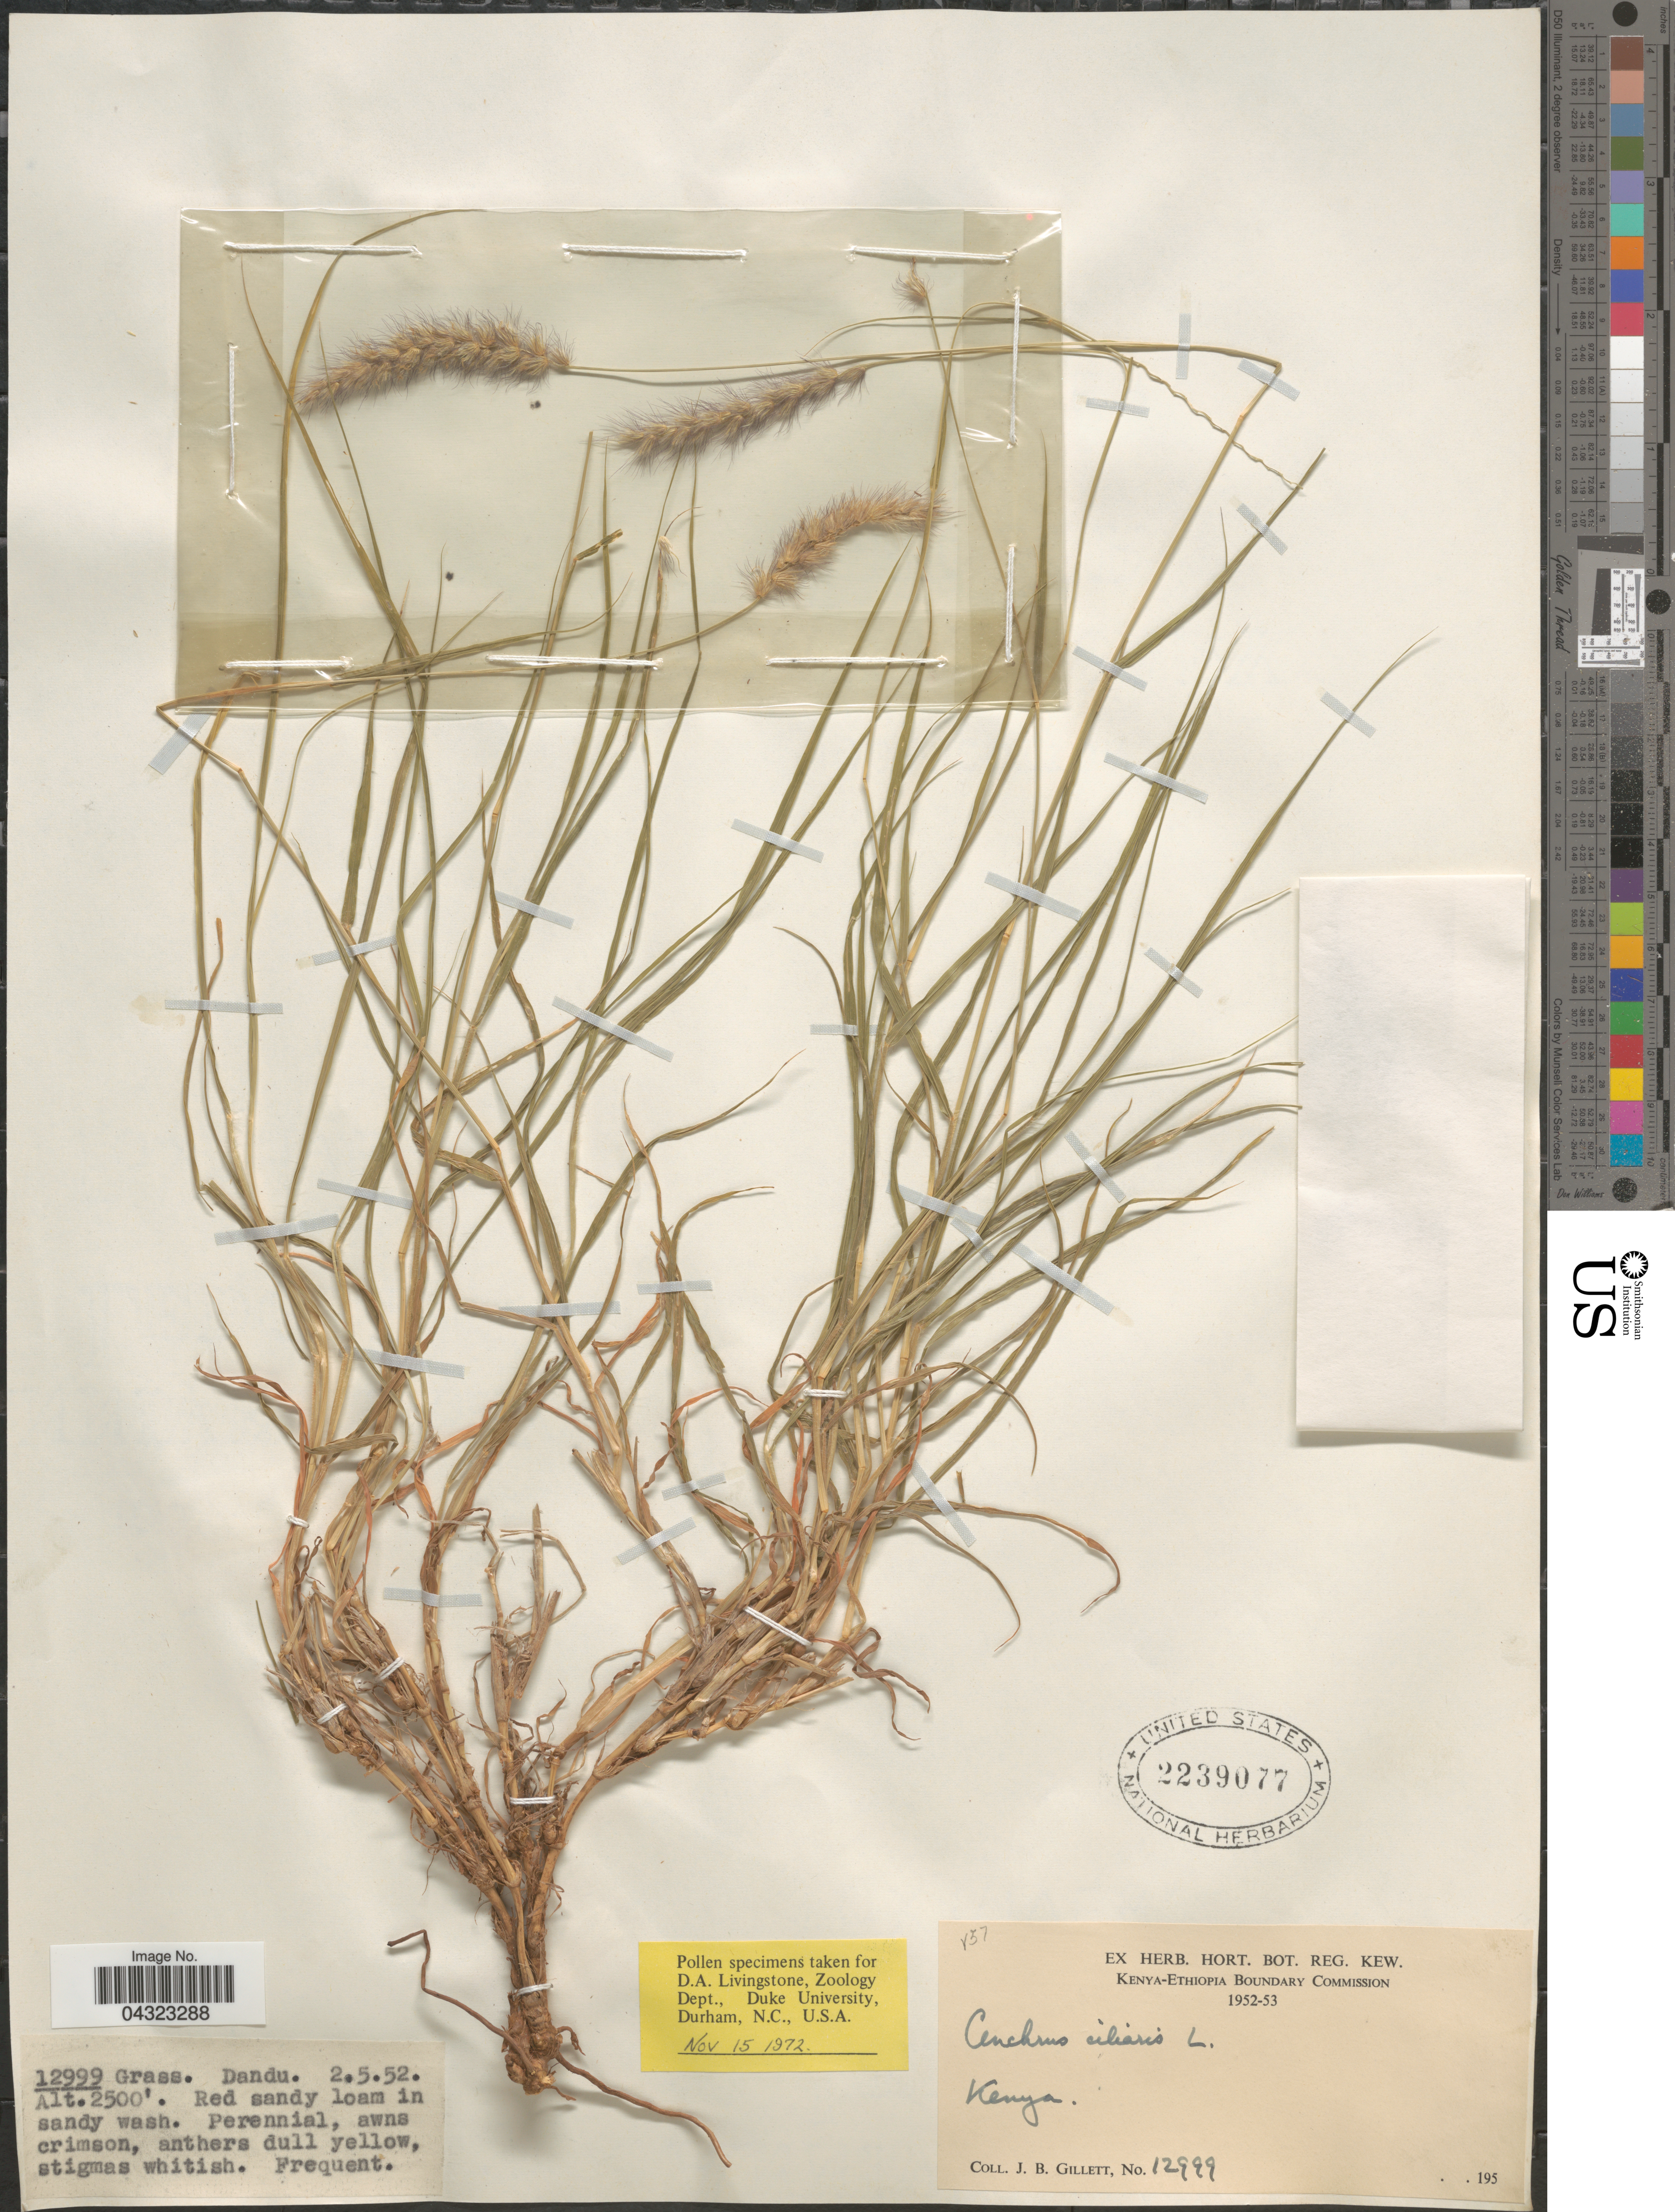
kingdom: Plantae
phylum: Tracheophyta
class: Liliopsida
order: Poales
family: Poaceae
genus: Cenchrus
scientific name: Cenchrus ciliaris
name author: L.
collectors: J. B. Gillett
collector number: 12999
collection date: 1952-05-02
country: Kenya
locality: Red sandy loam in sandy wash.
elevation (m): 762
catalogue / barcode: US 2239077